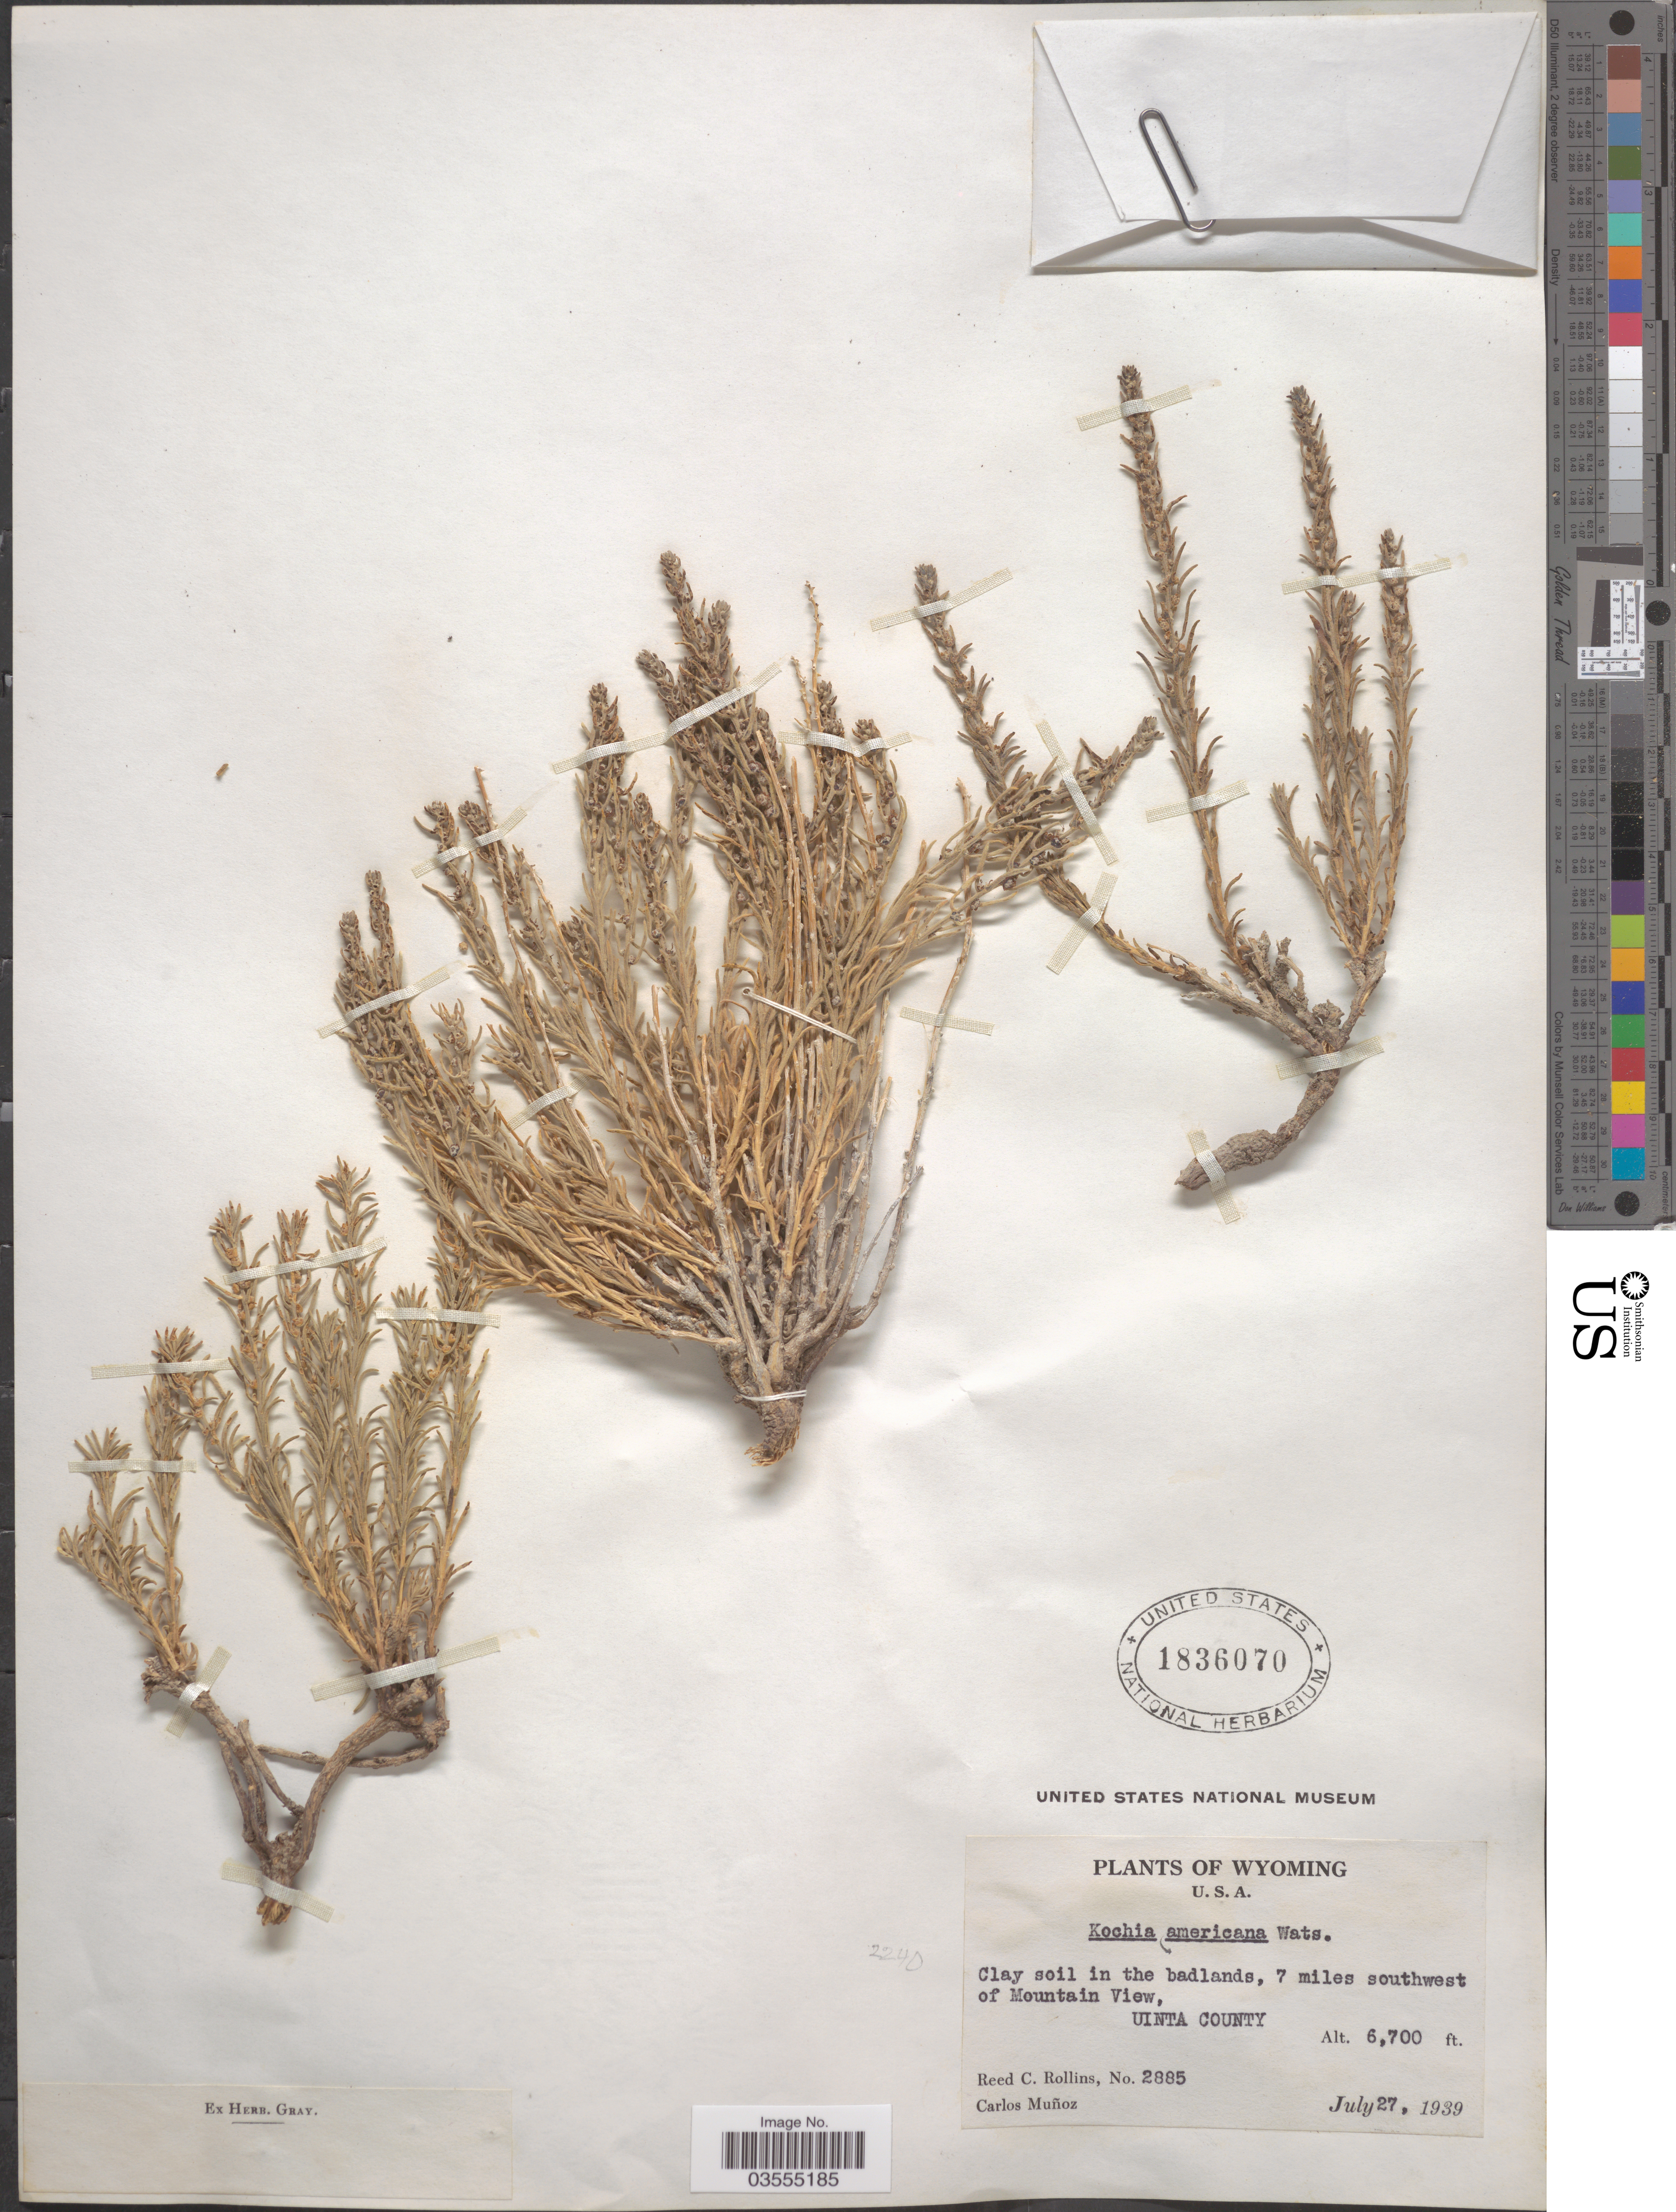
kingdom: Plantae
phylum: Tracheophyta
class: Magnoliopsida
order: Caryophyllales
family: Amaranthaceae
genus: Neokochia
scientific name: Neokochia americana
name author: (S. Watson) G.L. Chu & S.C. Sand.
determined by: Strong, Mark T., (BOT), Smithsonian Institution - National Museum of Natural History (UNITED STATES)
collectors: R. C. Rollins & C. Muñoz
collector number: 2885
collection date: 1939-07-27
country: United States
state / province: Wyoming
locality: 7 miles southwest of Mountain View, Uinta County.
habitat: clay soil in the Badlands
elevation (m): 2042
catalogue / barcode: US 1836070